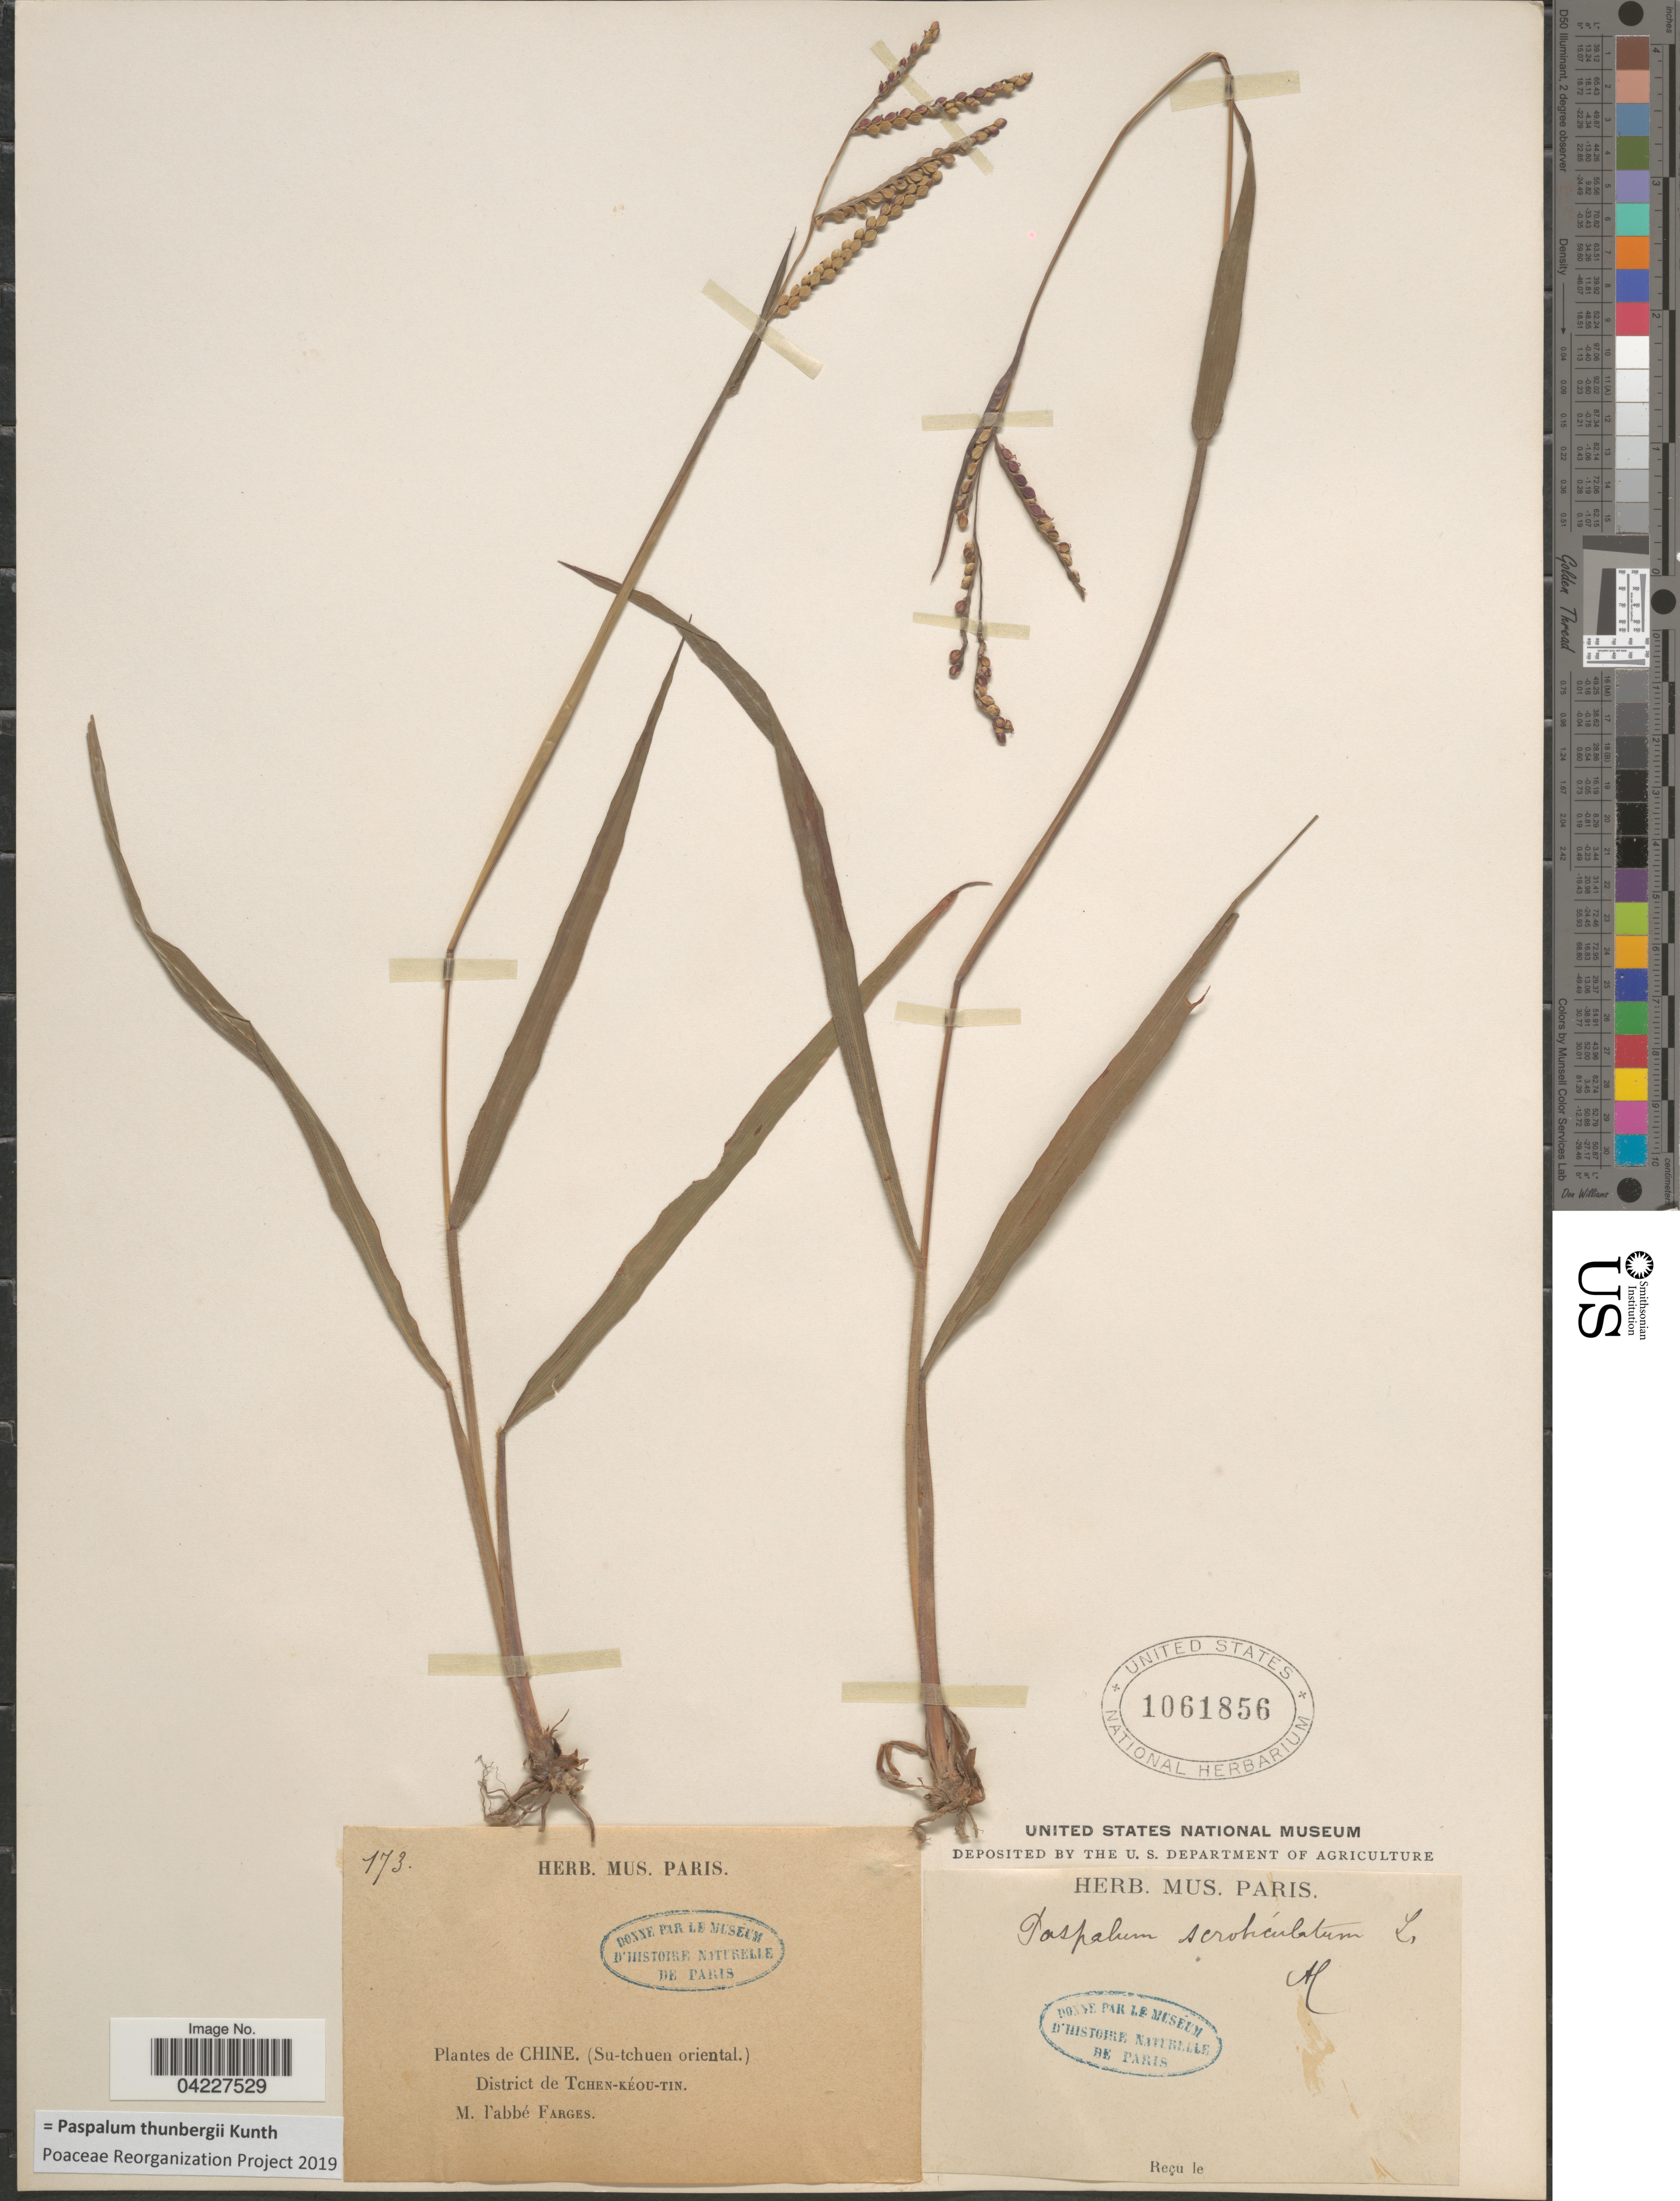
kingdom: Plantae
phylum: Tracheophyta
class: Liliopsida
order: Poales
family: Poaceae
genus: Paspalum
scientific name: Paspalum thunbergii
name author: Kunth ex Steud.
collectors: M. Farges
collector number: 173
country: China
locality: Chine. (Su-tchuen oriental.). District de Tchen-kéou-tin.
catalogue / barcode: US 1061856